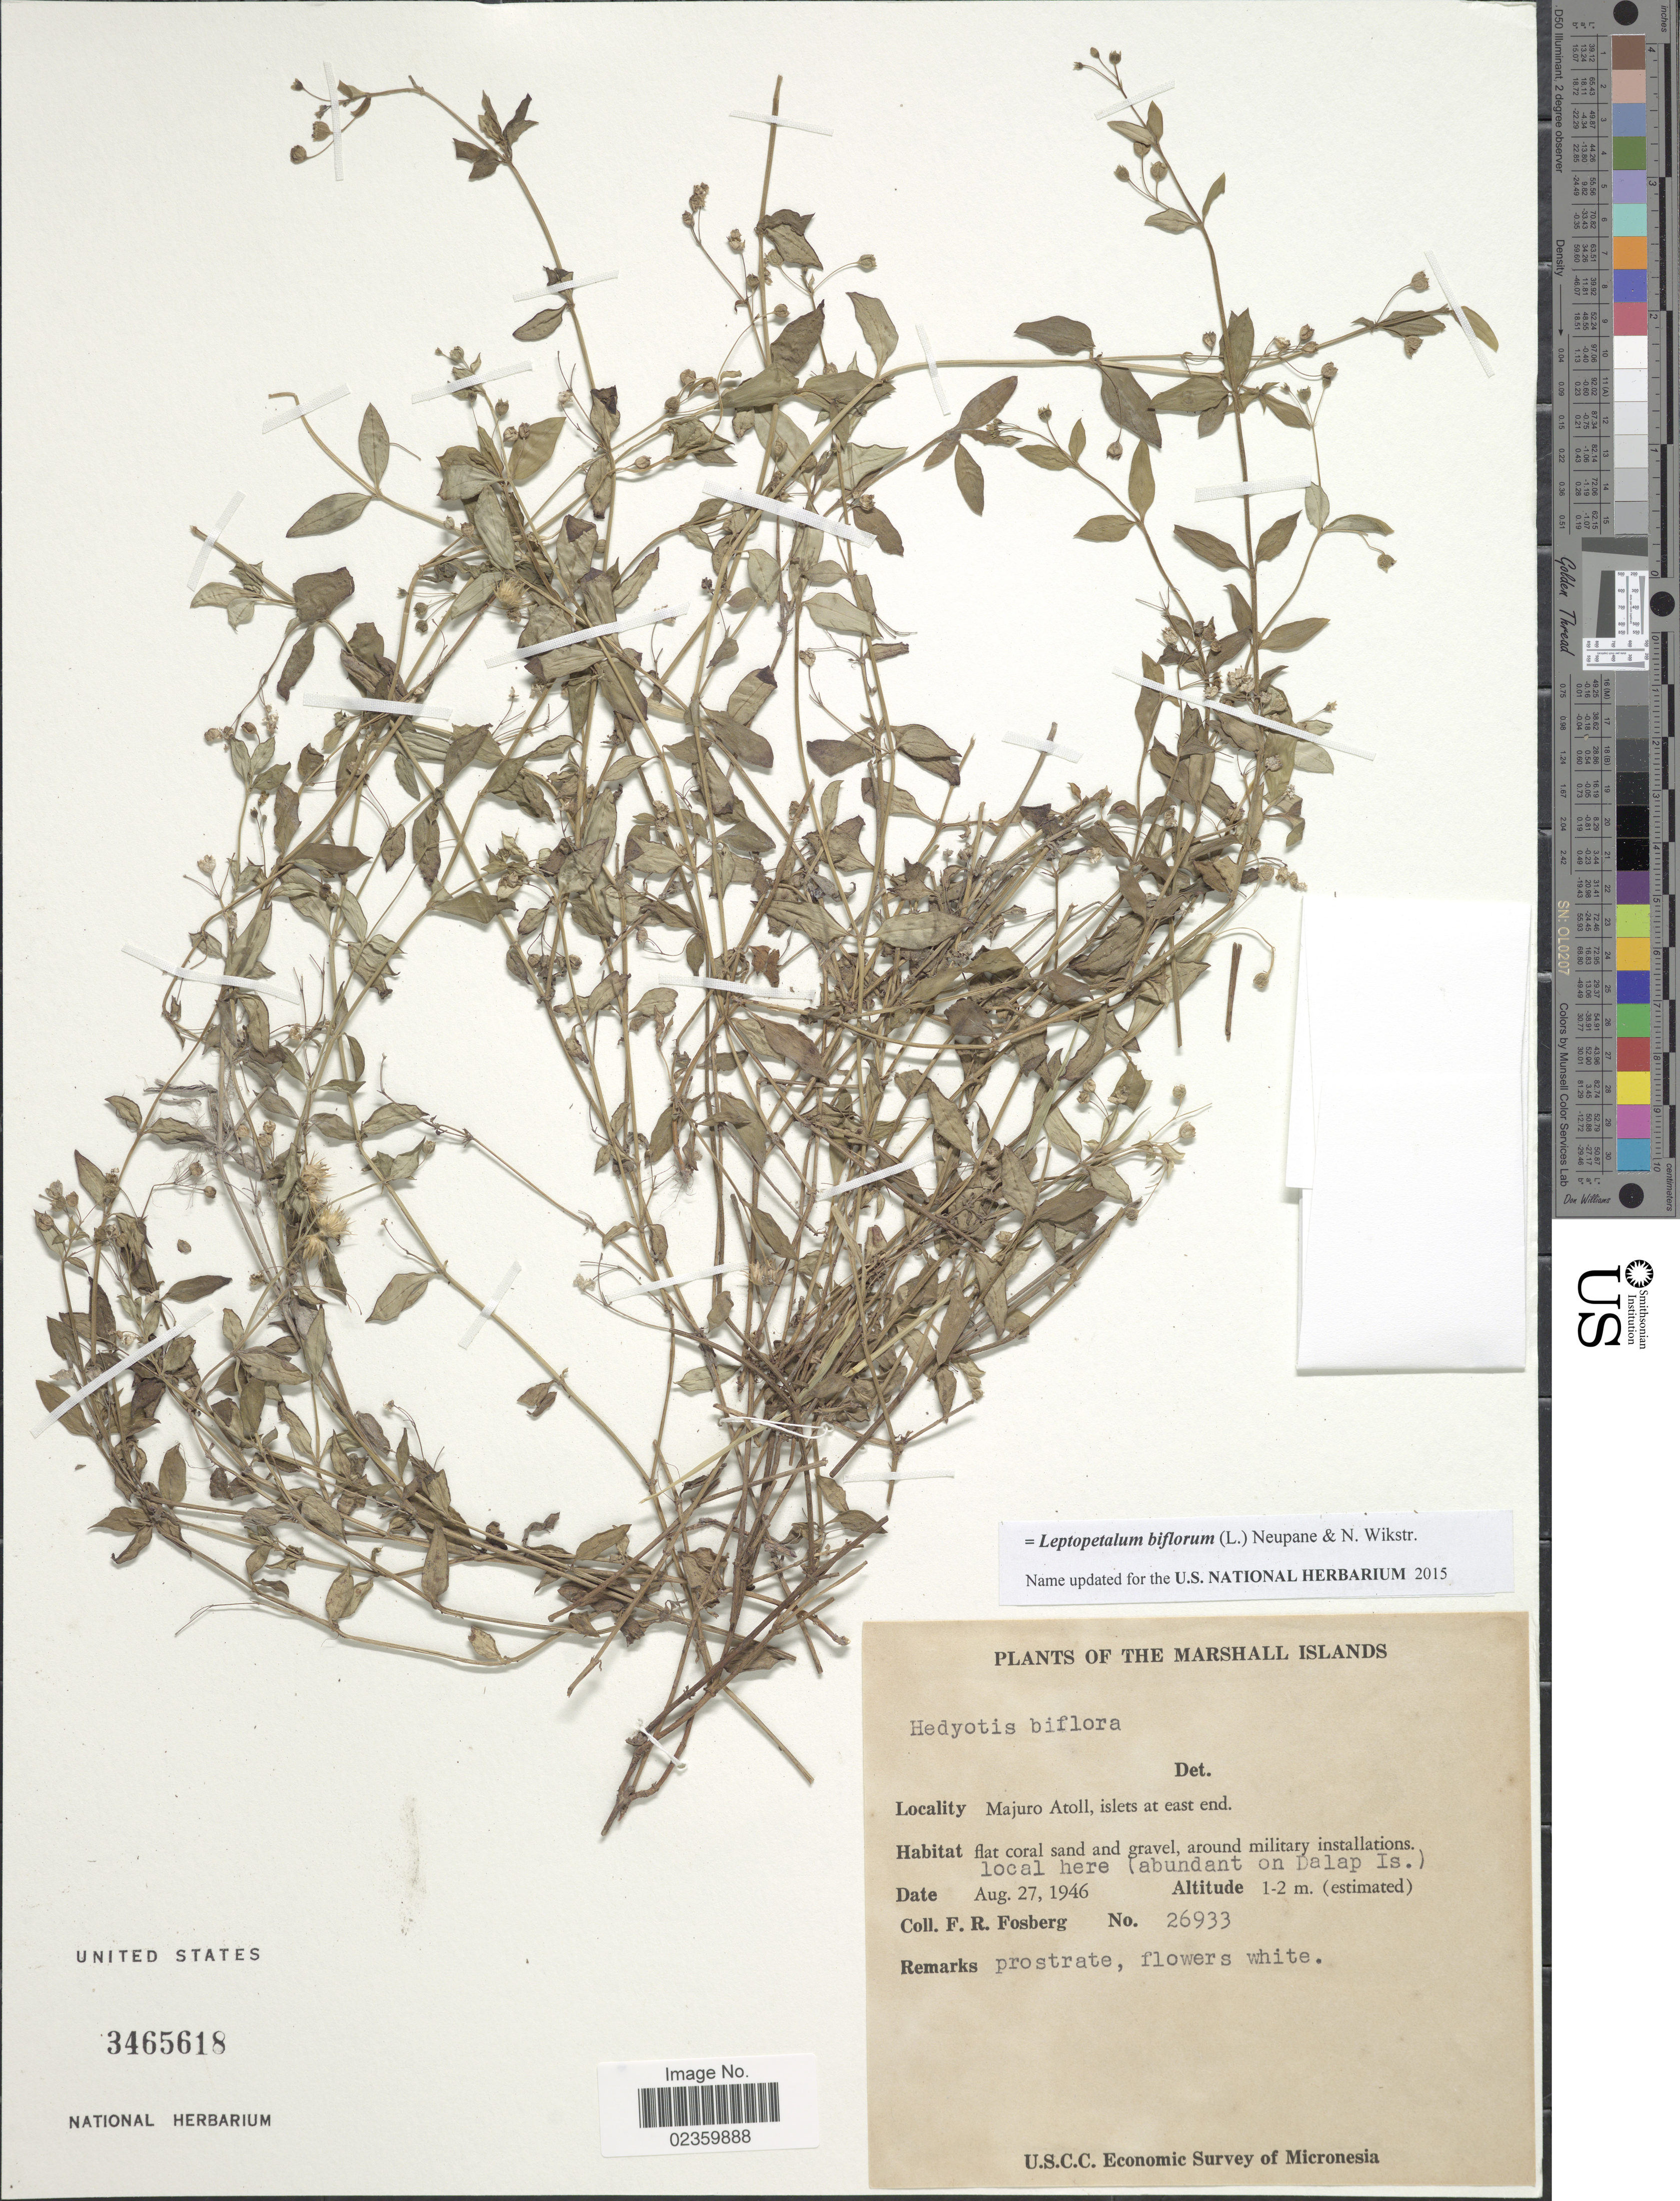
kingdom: Plantae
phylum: Tracheophyta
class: Magnoliopsida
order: Gentianales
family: Rubiaceae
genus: Leptopetalum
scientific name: Leptopetalum biflorum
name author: (L.) Neupane & N. Wikstr.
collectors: F. R. Fosberg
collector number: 26933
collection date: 1946-08-27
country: Marshall Islands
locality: Majuro Atoll, islets at east end, around military installations, (abundant on Dalap Is.)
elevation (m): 1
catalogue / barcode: US 3465618